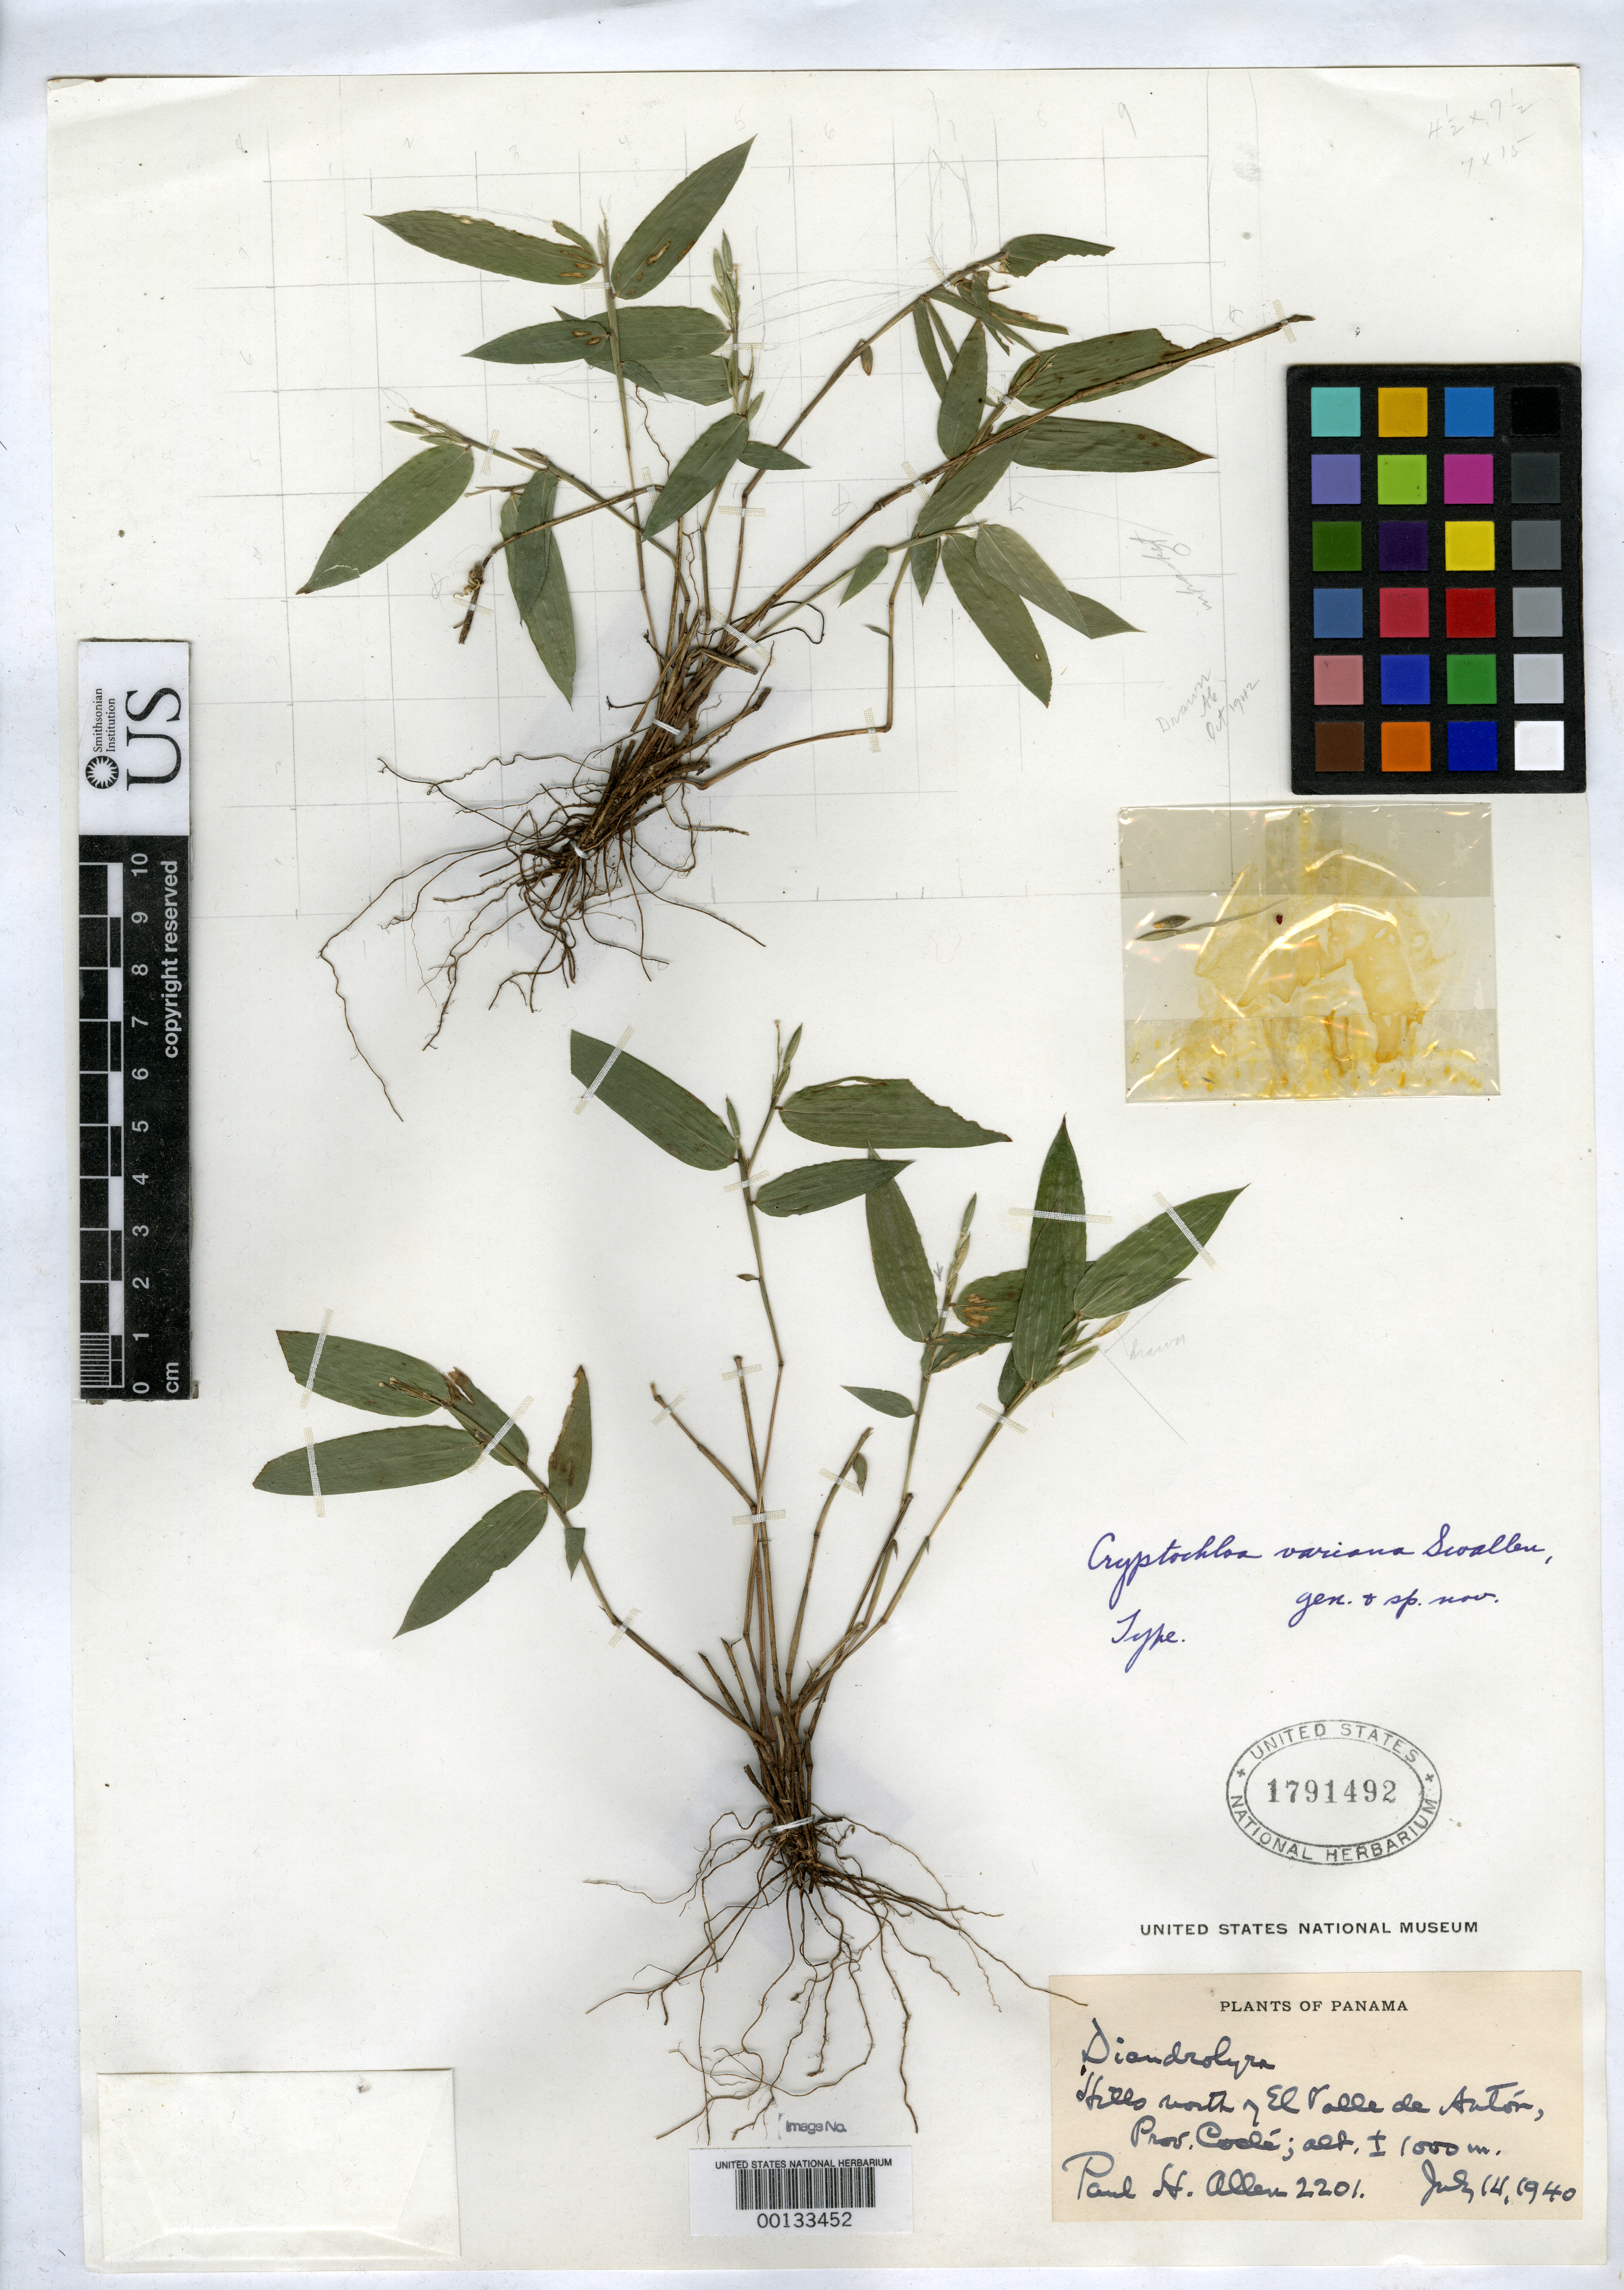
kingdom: Plantae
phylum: Tracheophyta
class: Liliopsida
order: Poales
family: Poaceae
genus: Cryptochloa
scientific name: Cryptochloa variana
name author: Swallen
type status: Holotype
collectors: P. H. Allen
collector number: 2201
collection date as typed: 14 Jul 1940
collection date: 1940-07-14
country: Panama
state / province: Coclé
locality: North of el Valle De Anton.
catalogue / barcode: US 1791492